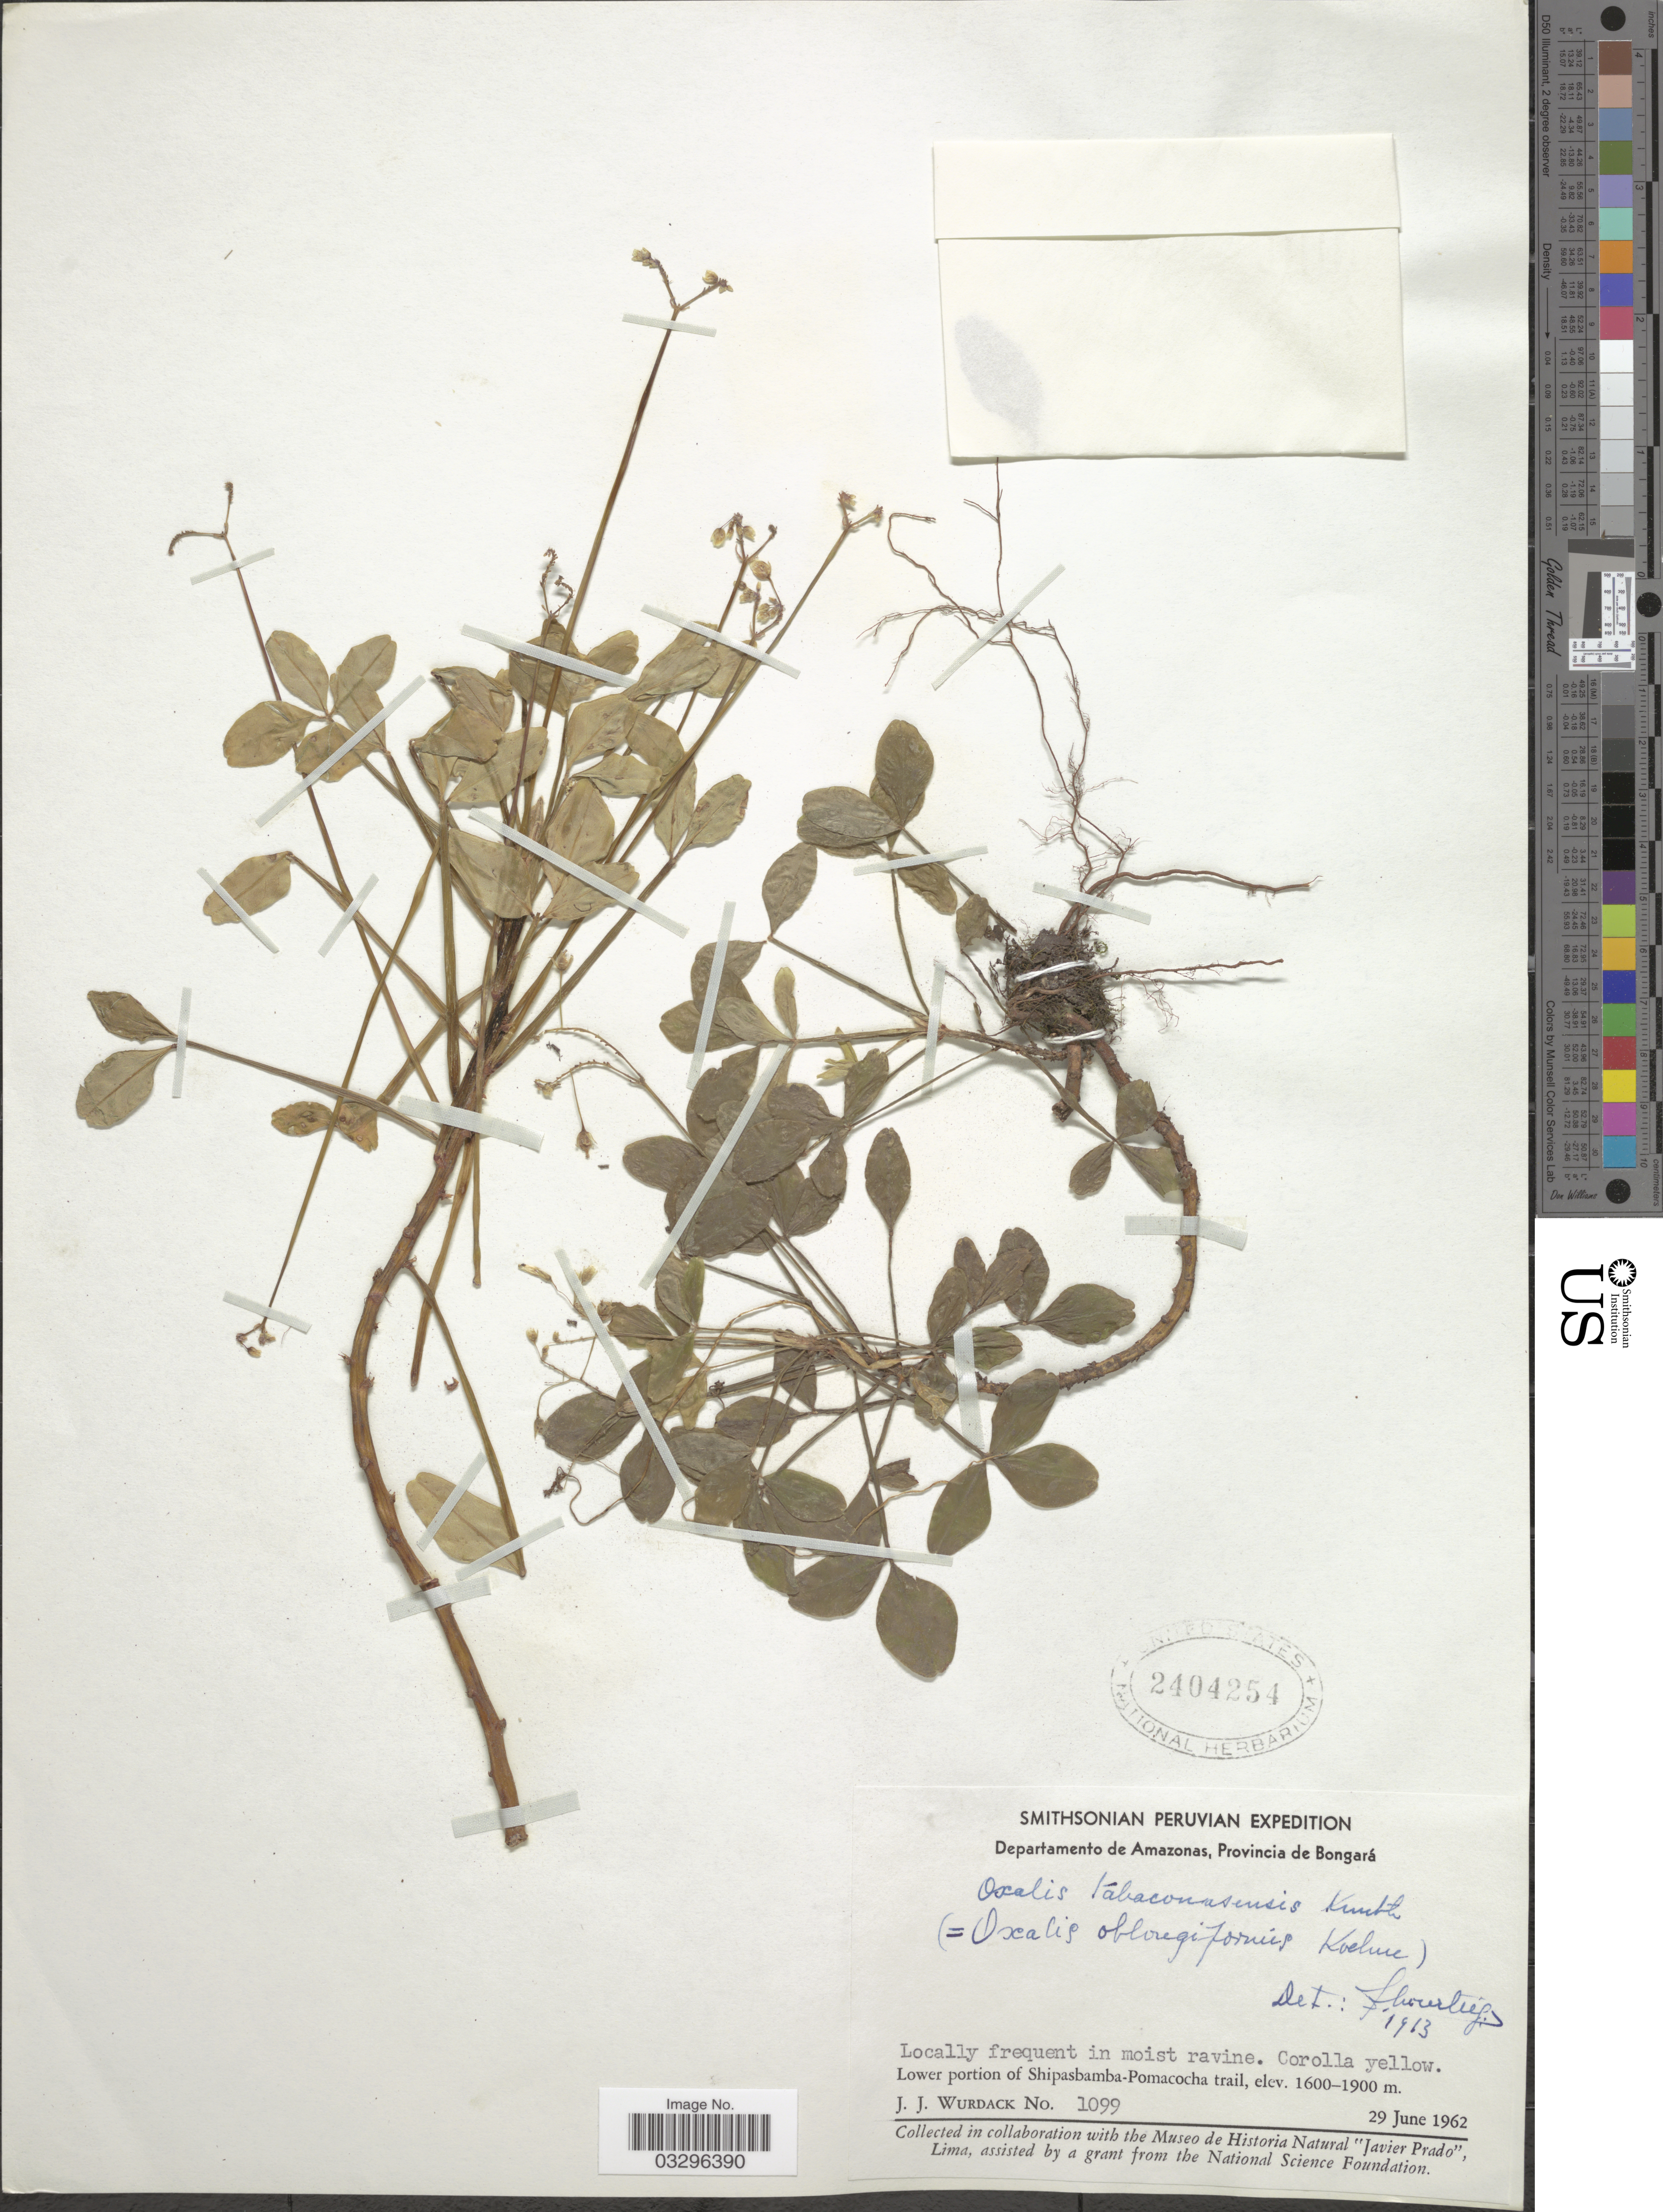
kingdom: Plantae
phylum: Tracheophyta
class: Magnoliopsida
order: Oxalidales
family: Oxalidaceae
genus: Oxalis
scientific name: Oxalis tabaconasensis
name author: R. Knuth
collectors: J. J. Wurdack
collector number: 1099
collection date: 1962-06-29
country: Peru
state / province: Amazonas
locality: Departamento de Amazonas, Provincia de Bongará. Lower portion of Shipasbamba-Pomacocha trail.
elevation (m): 1600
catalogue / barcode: US 2404254